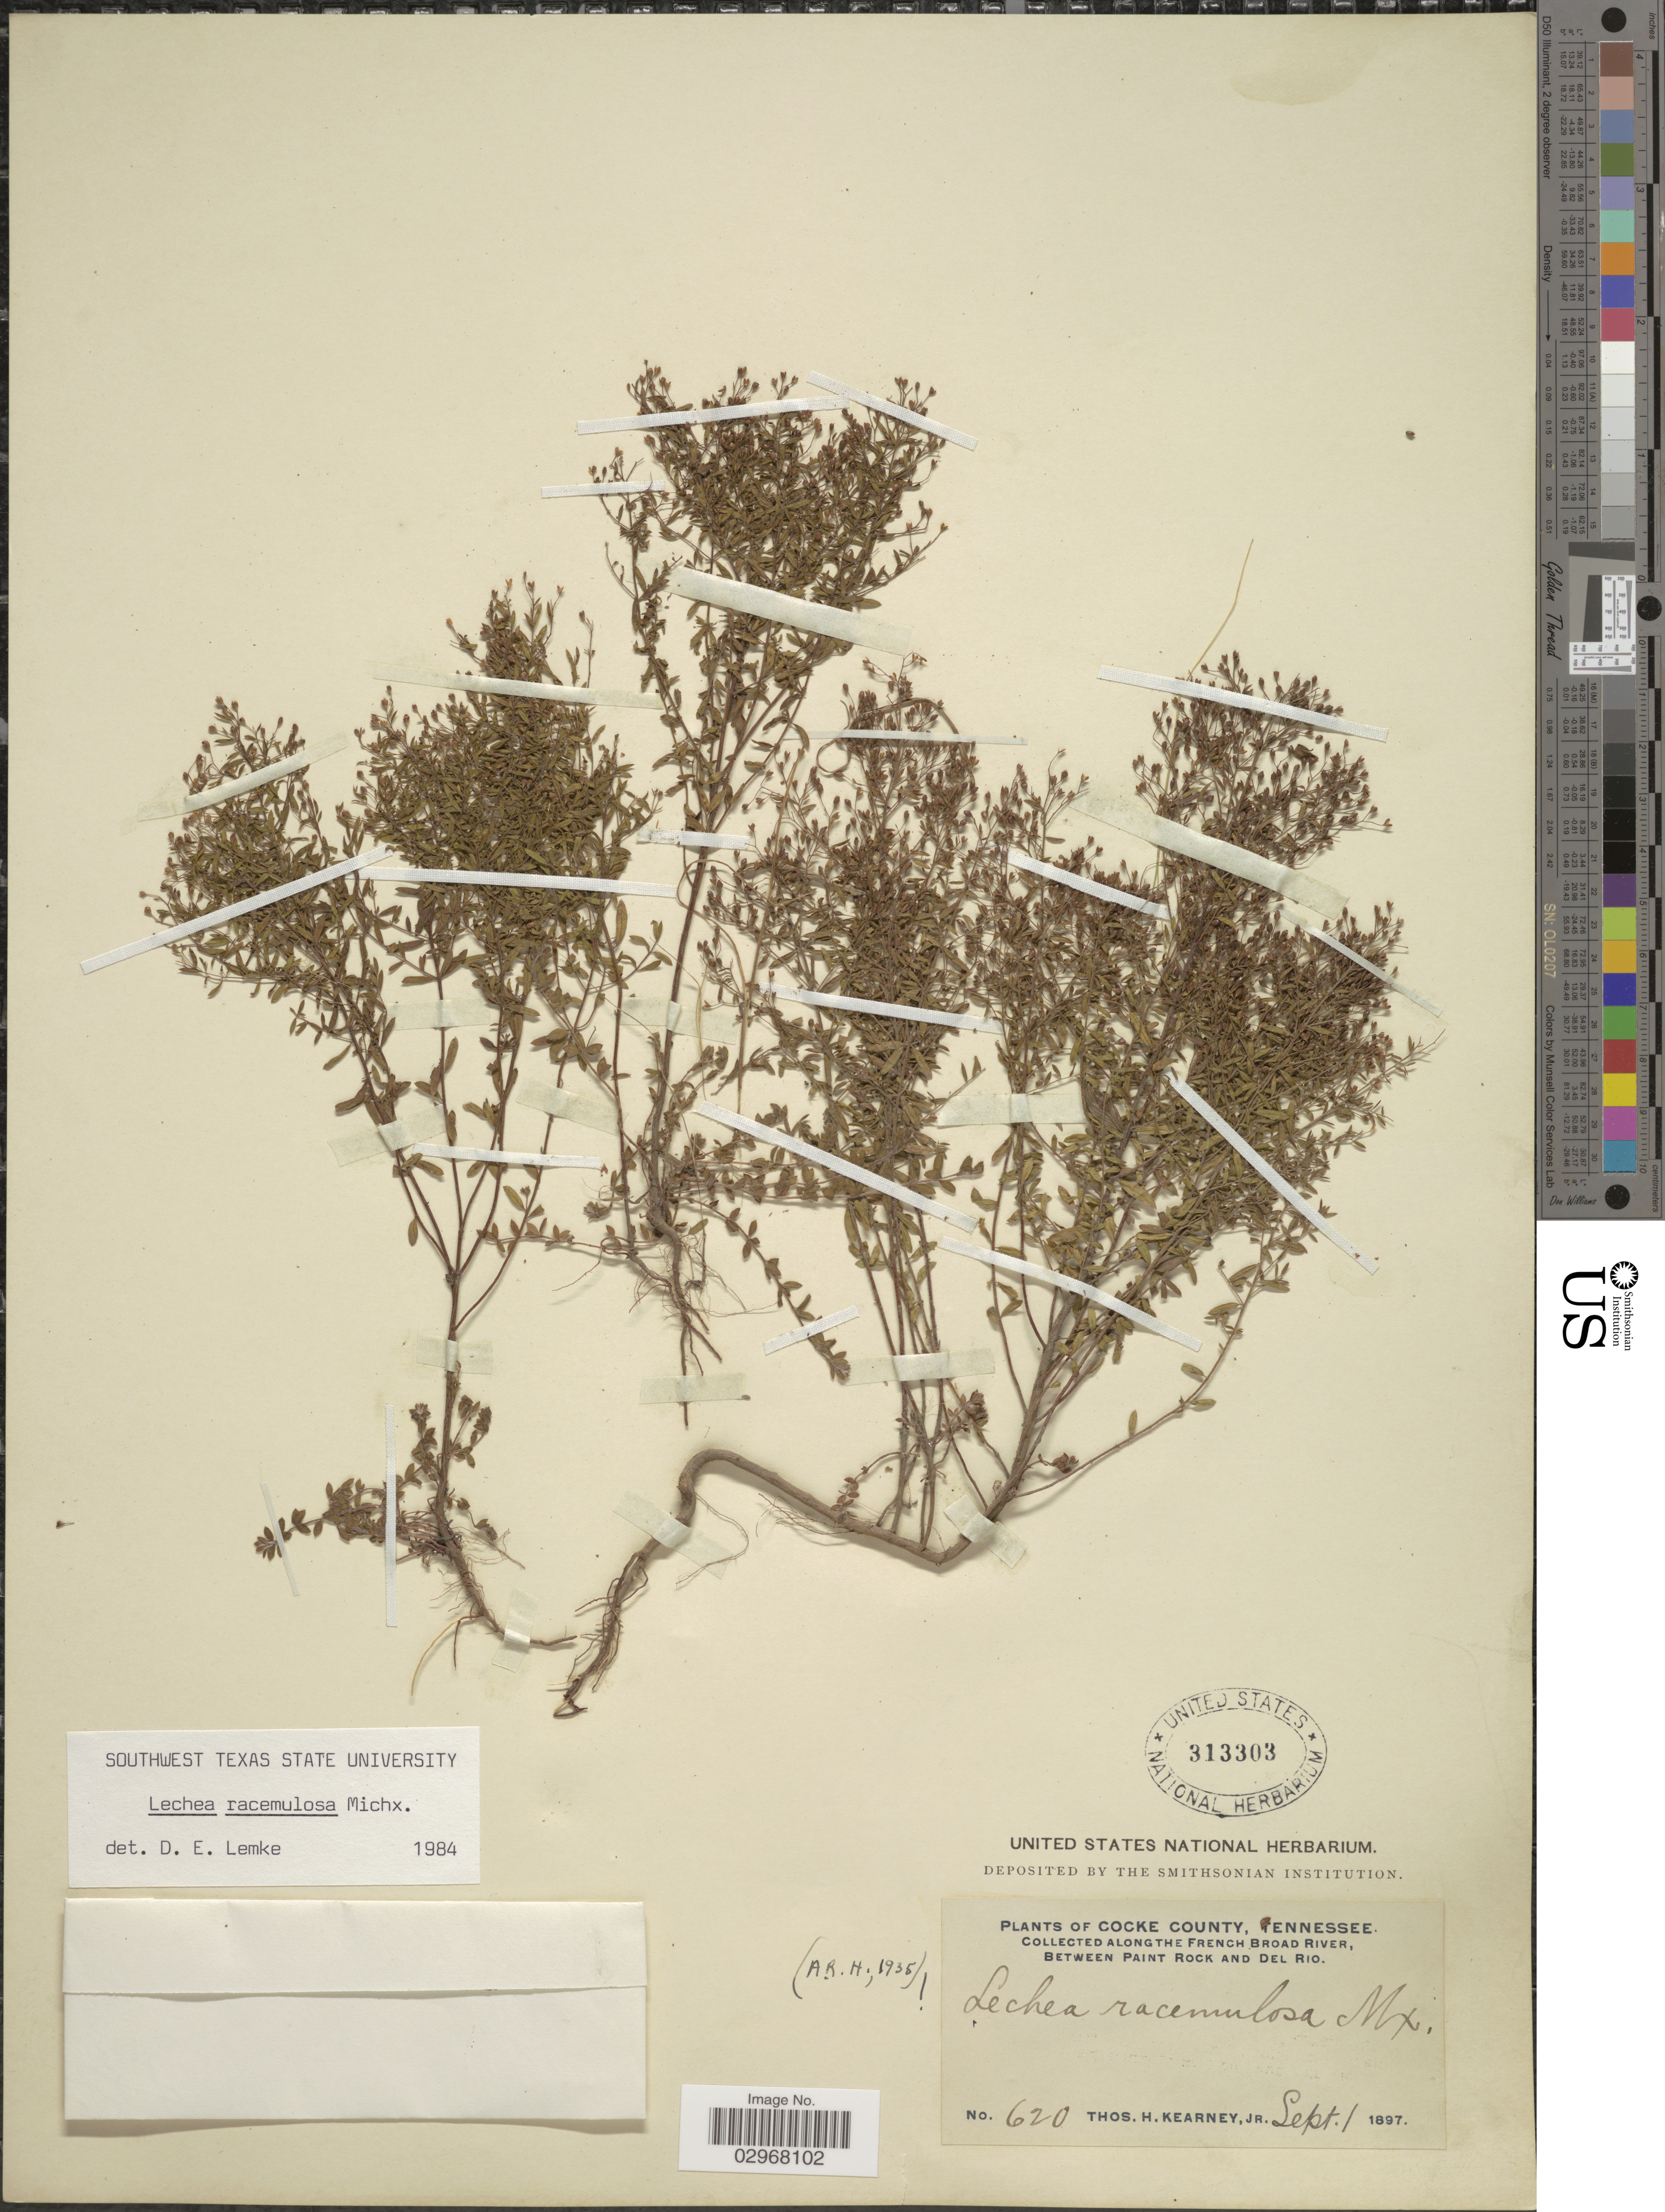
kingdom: Plantae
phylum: Tracheophyta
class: Magnoliopsida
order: Malvales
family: Cistaceae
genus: Lechea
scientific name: Lechea racemulosa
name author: Michx.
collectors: T. H. Kearney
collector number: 620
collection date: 1897-09-01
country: United States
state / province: Tennessee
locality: Cocke County. Along the French Broad River, between Paint Rock and Del Rio.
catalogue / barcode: US 313303